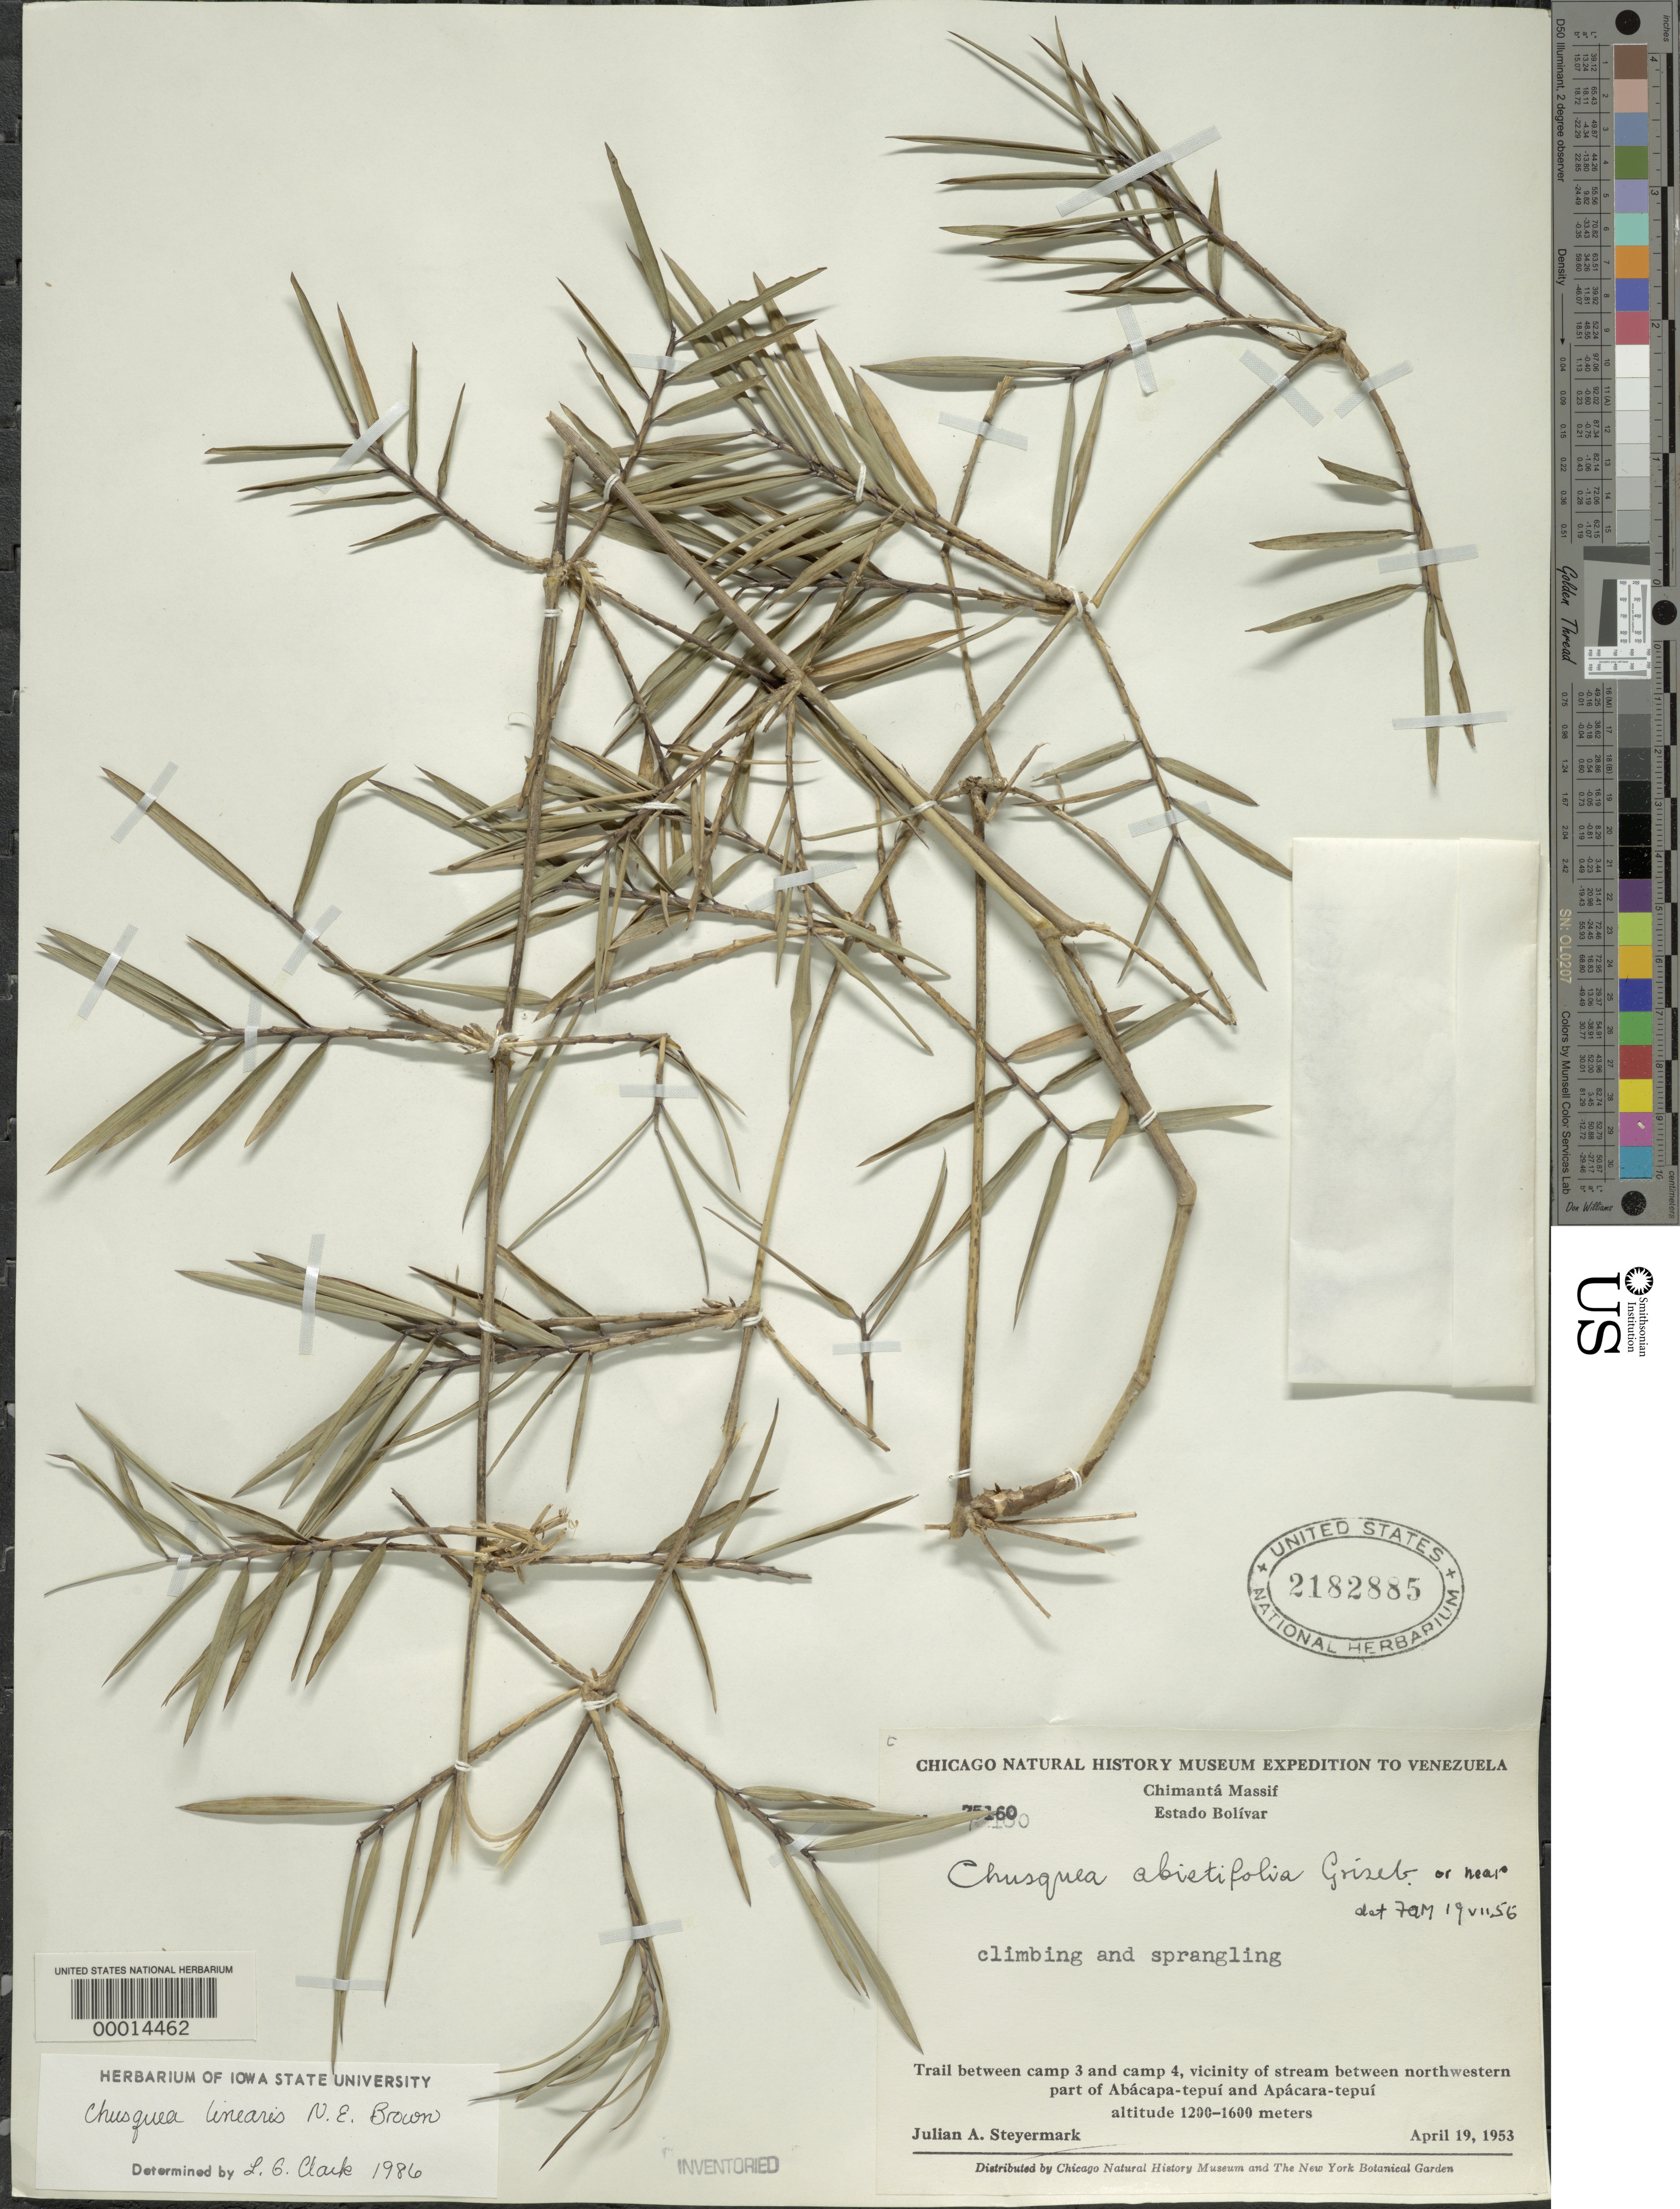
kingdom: Plantae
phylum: Tracheophyta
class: Liliopsida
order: Poales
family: Poaceae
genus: Chusquea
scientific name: Chusquea linearis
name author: N.E. Br.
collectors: J. Steyermark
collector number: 75160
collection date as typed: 19 Apr 1953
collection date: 1953-04-19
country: Venezuela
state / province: Bolivar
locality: Chimanta massif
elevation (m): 1200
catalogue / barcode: US 2182885